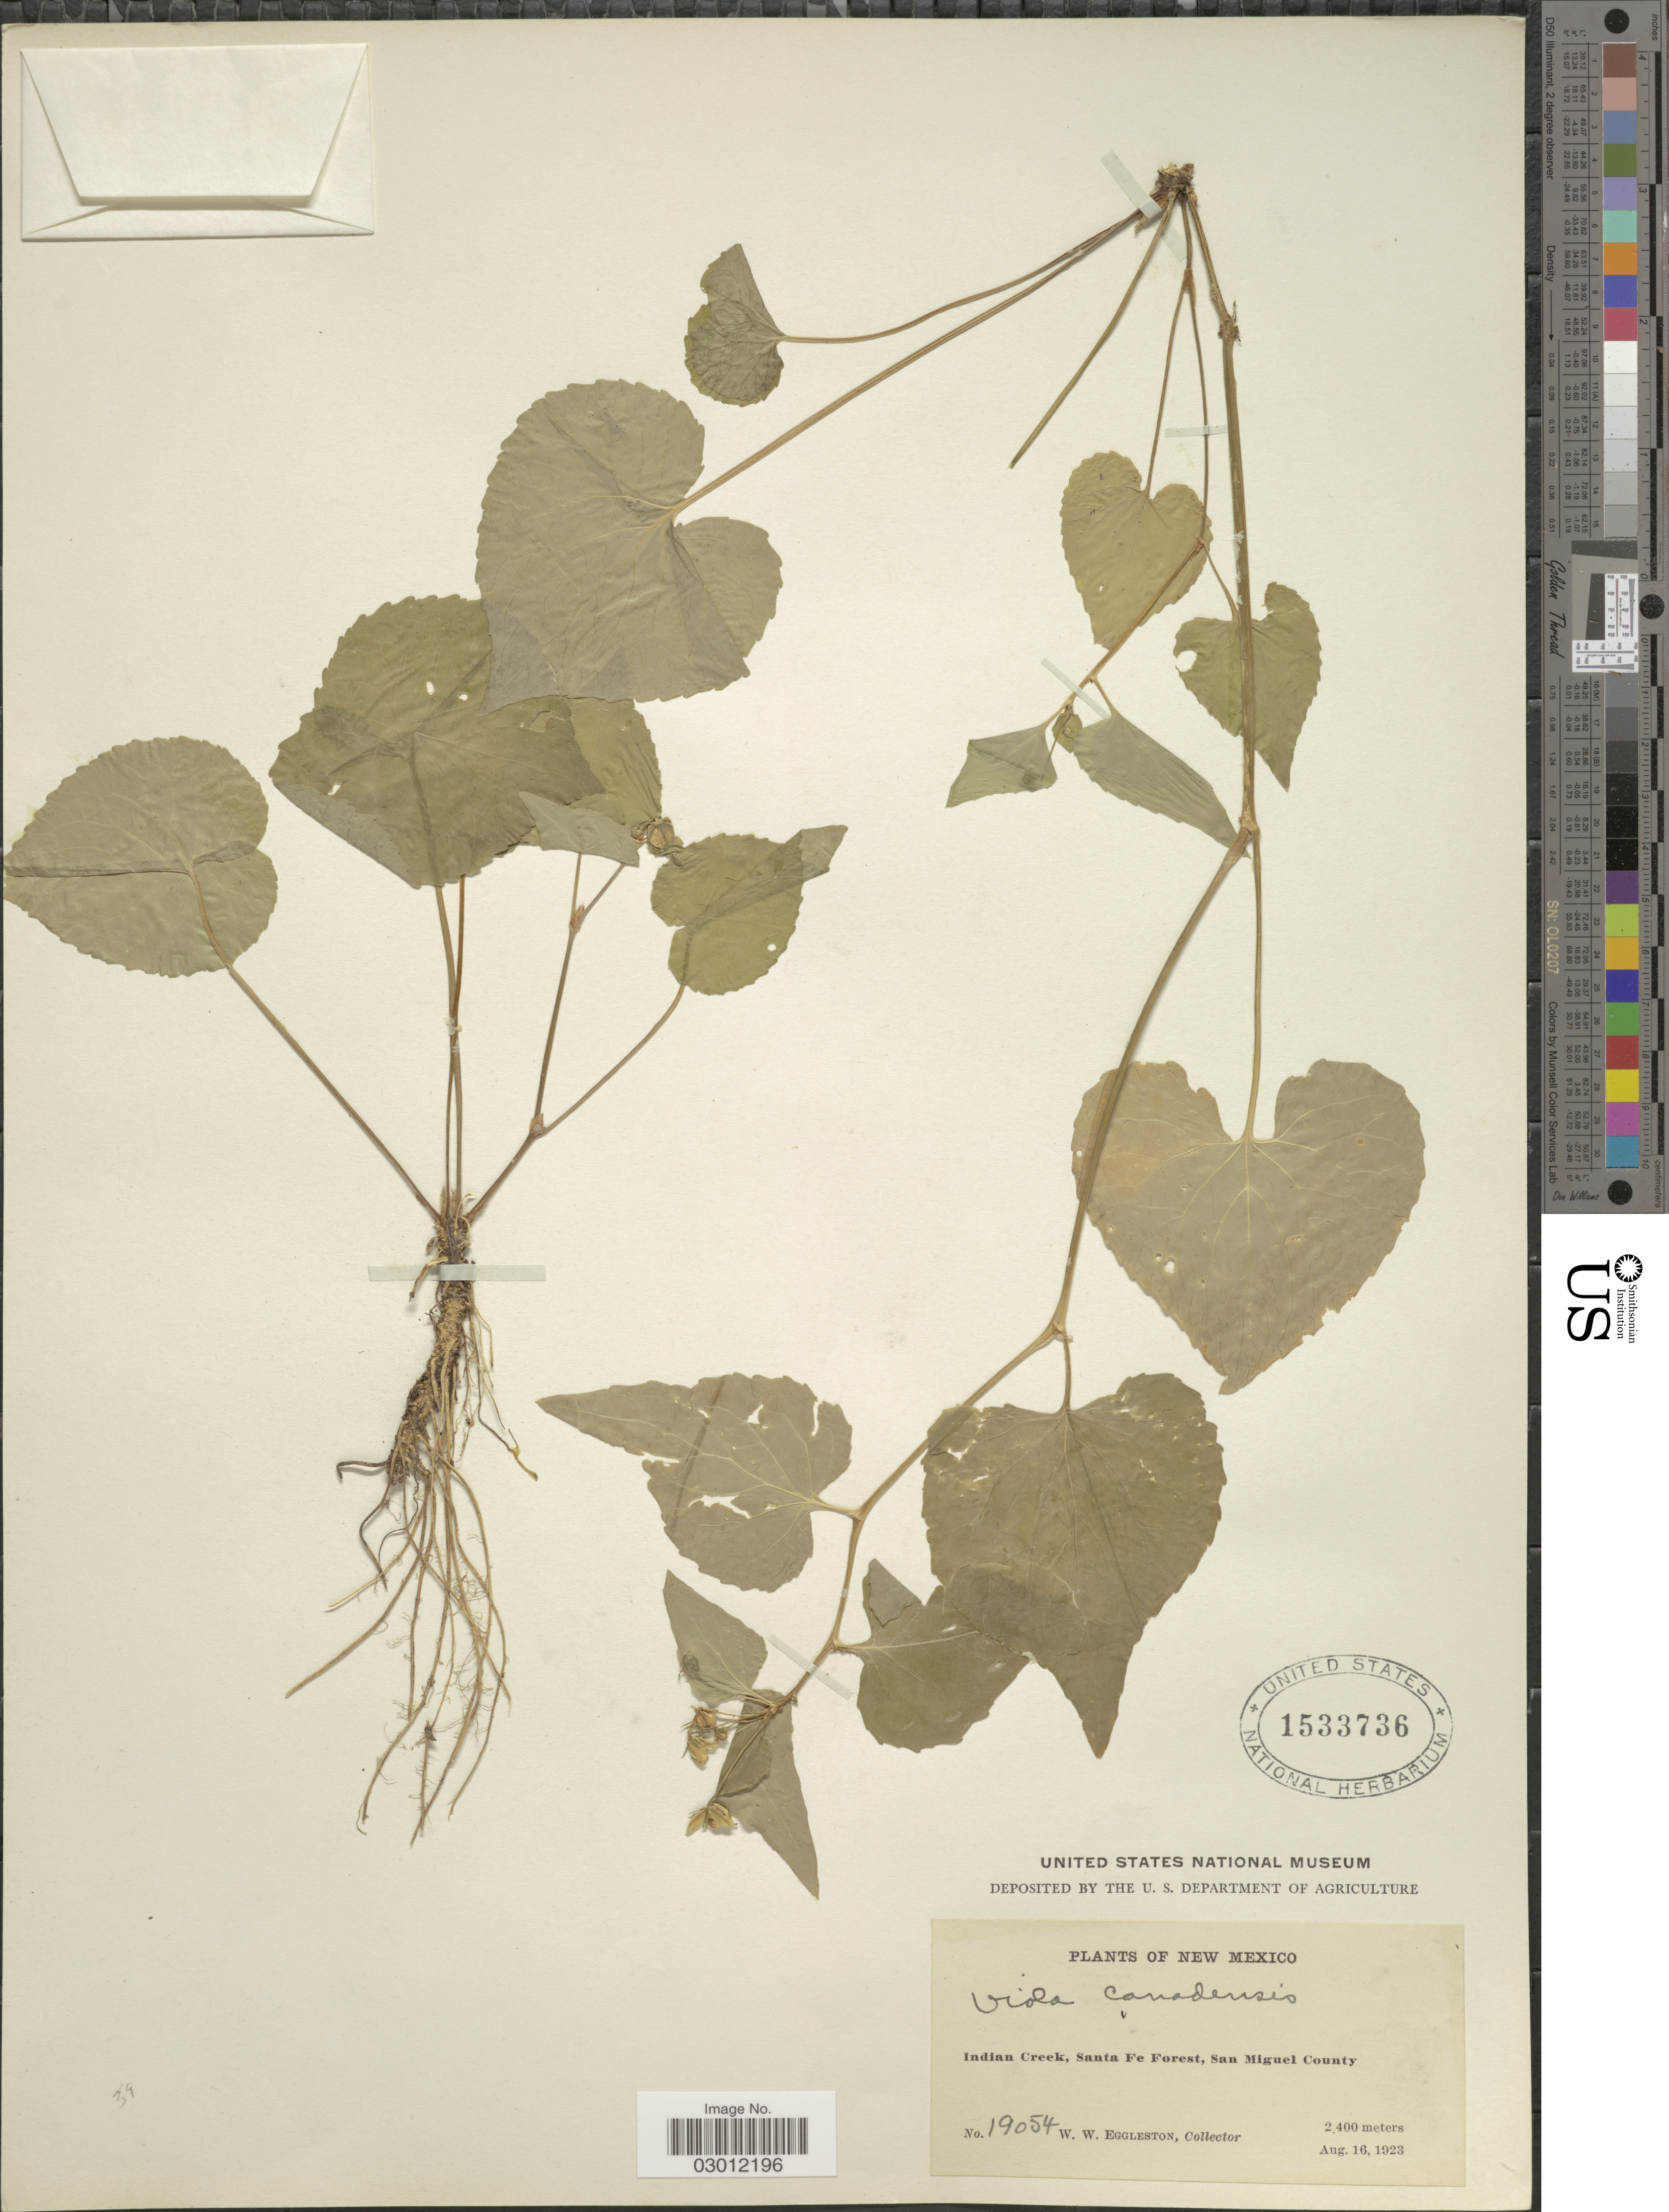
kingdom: Plantae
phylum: Tracheophyta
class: Magnoliopsida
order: Malpighiales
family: Violaceae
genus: Viola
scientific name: Viola canadensis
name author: L.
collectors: W. W. Eggleston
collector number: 19054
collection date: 1923-08-16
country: United States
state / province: New Mexico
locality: Indian Creek, Santa Fe Forest, San Miguel County.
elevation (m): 2400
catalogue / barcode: US 1533736